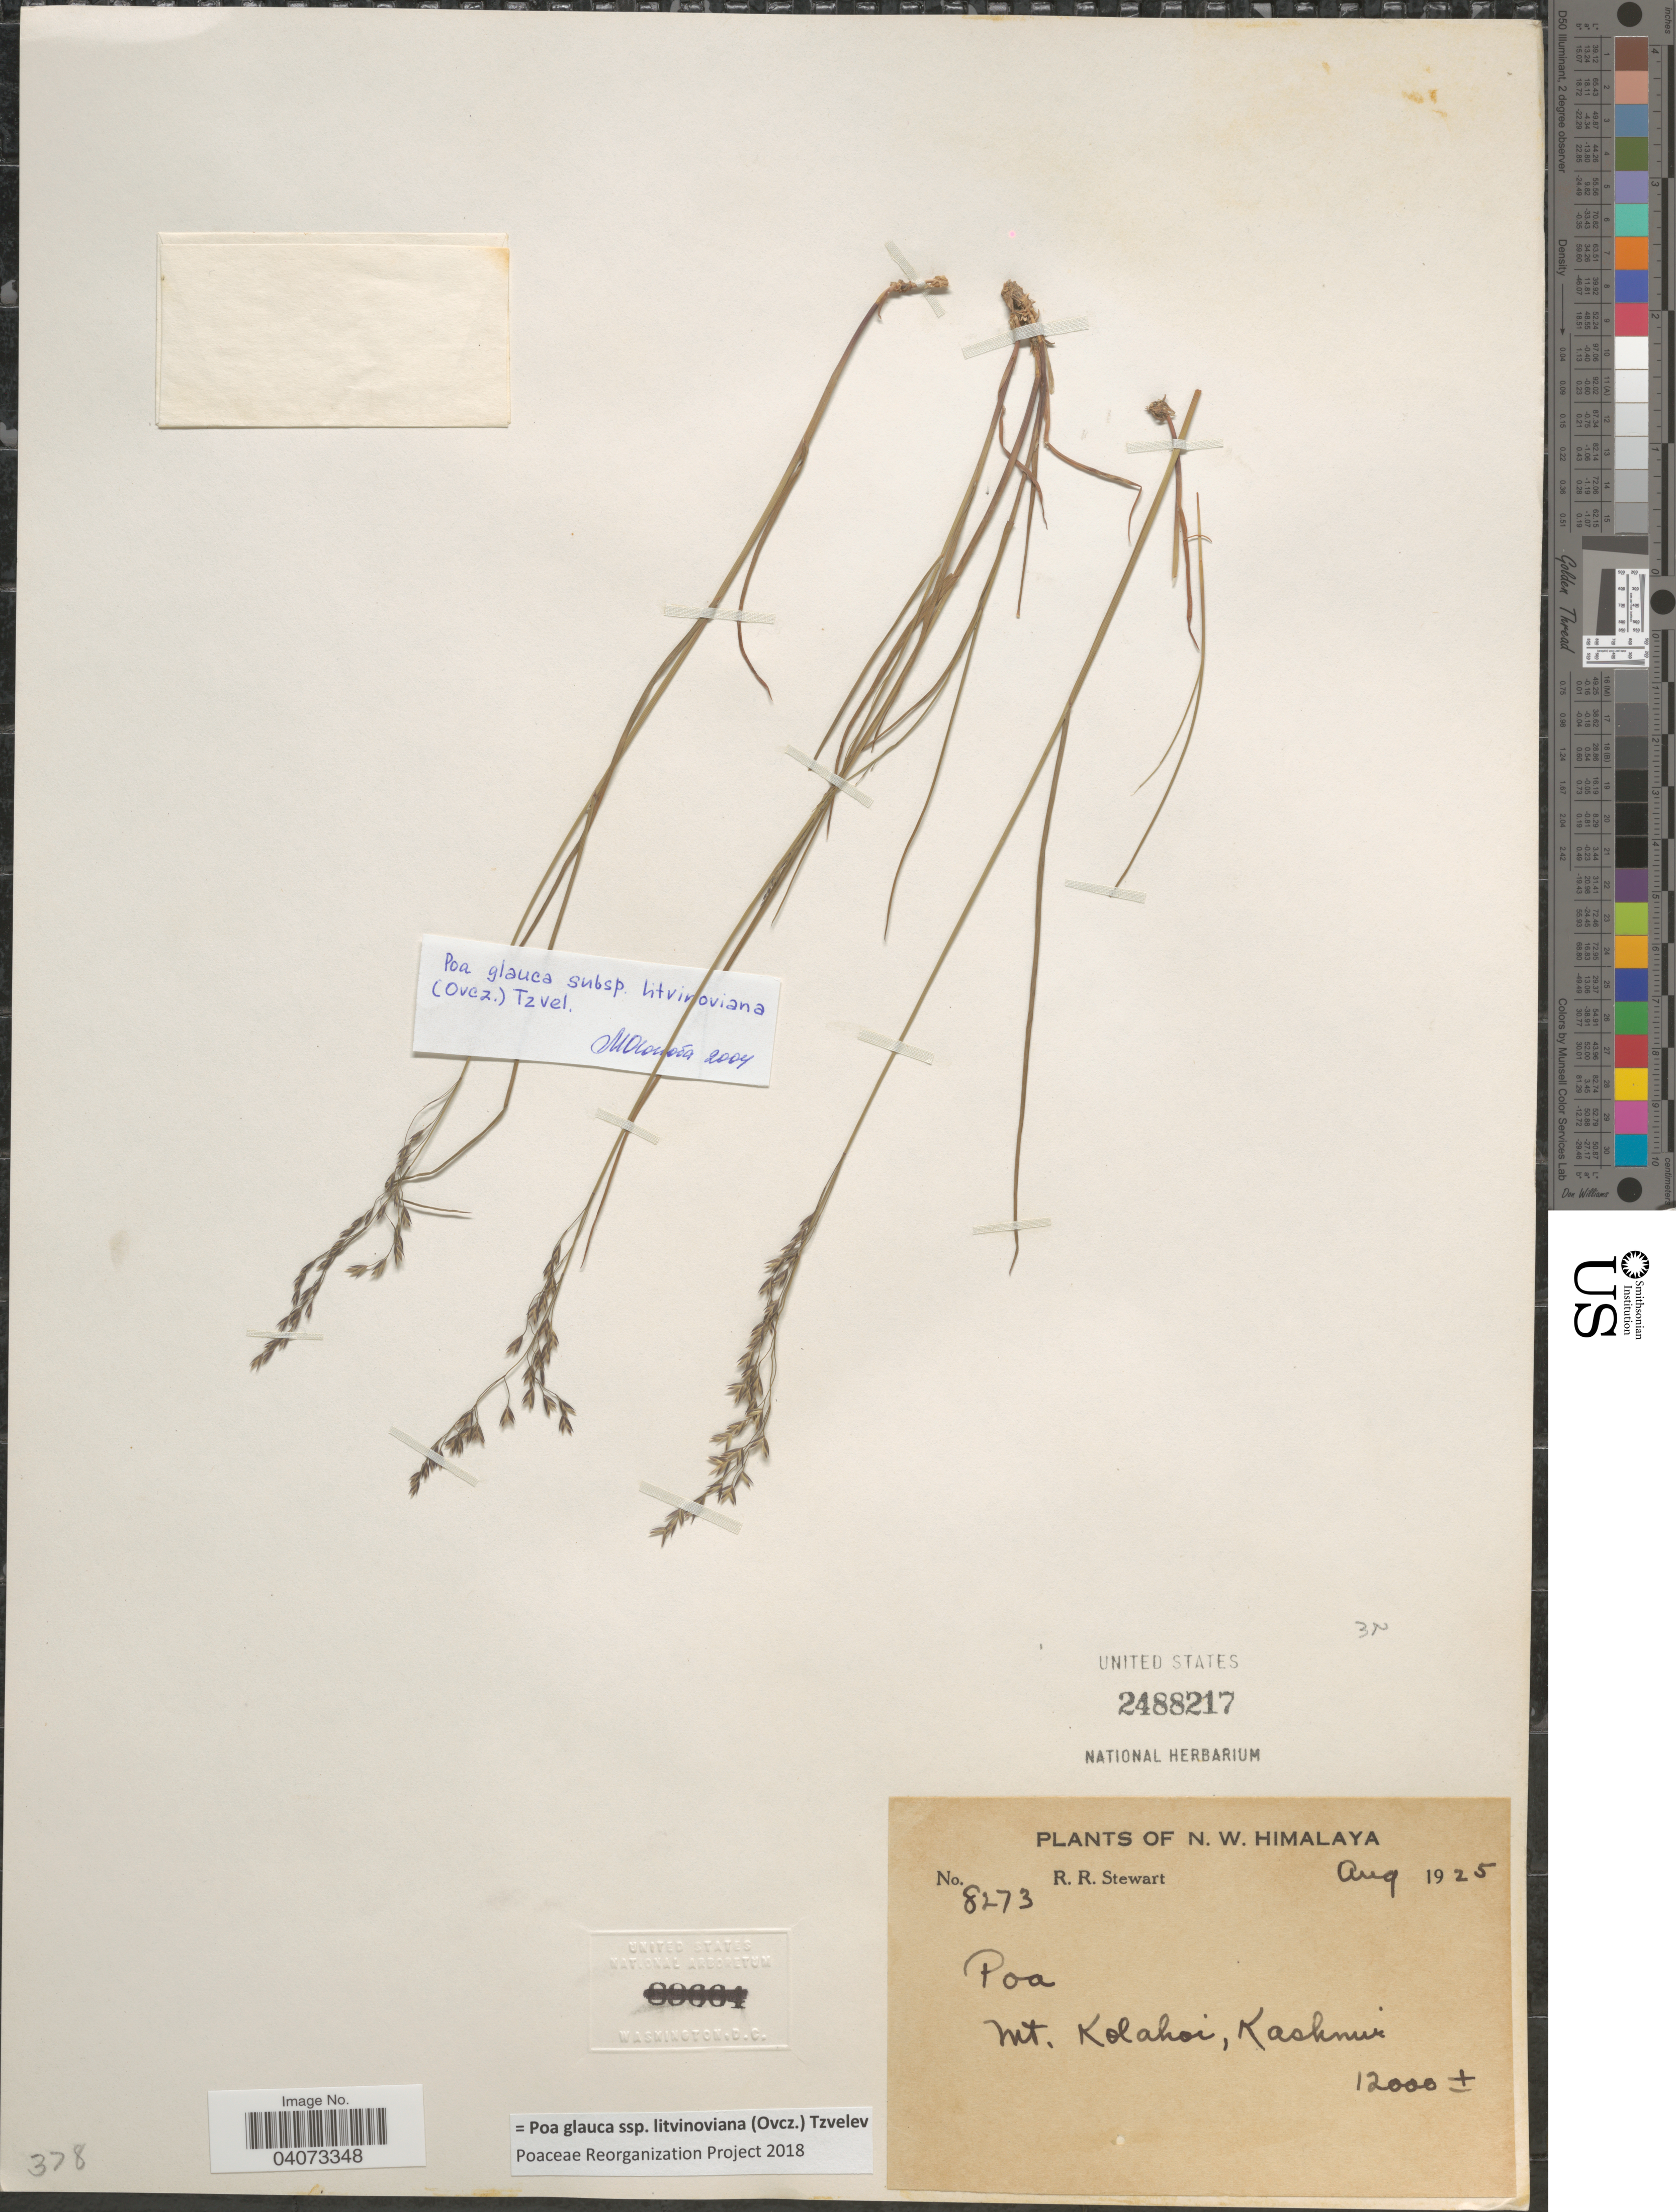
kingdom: Plantae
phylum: Tracheophyta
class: Liliopsida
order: Poales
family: Poaceae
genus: Poa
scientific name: Poa glauca subsp. litvinoviana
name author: (Ovcz.) Tzvelev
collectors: R. Stewart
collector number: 8273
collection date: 1925-08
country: India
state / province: Jammu and Kashmir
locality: N.W. Himalaya. Mt. Kolahoi, Kashmir.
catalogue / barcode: US 2488217